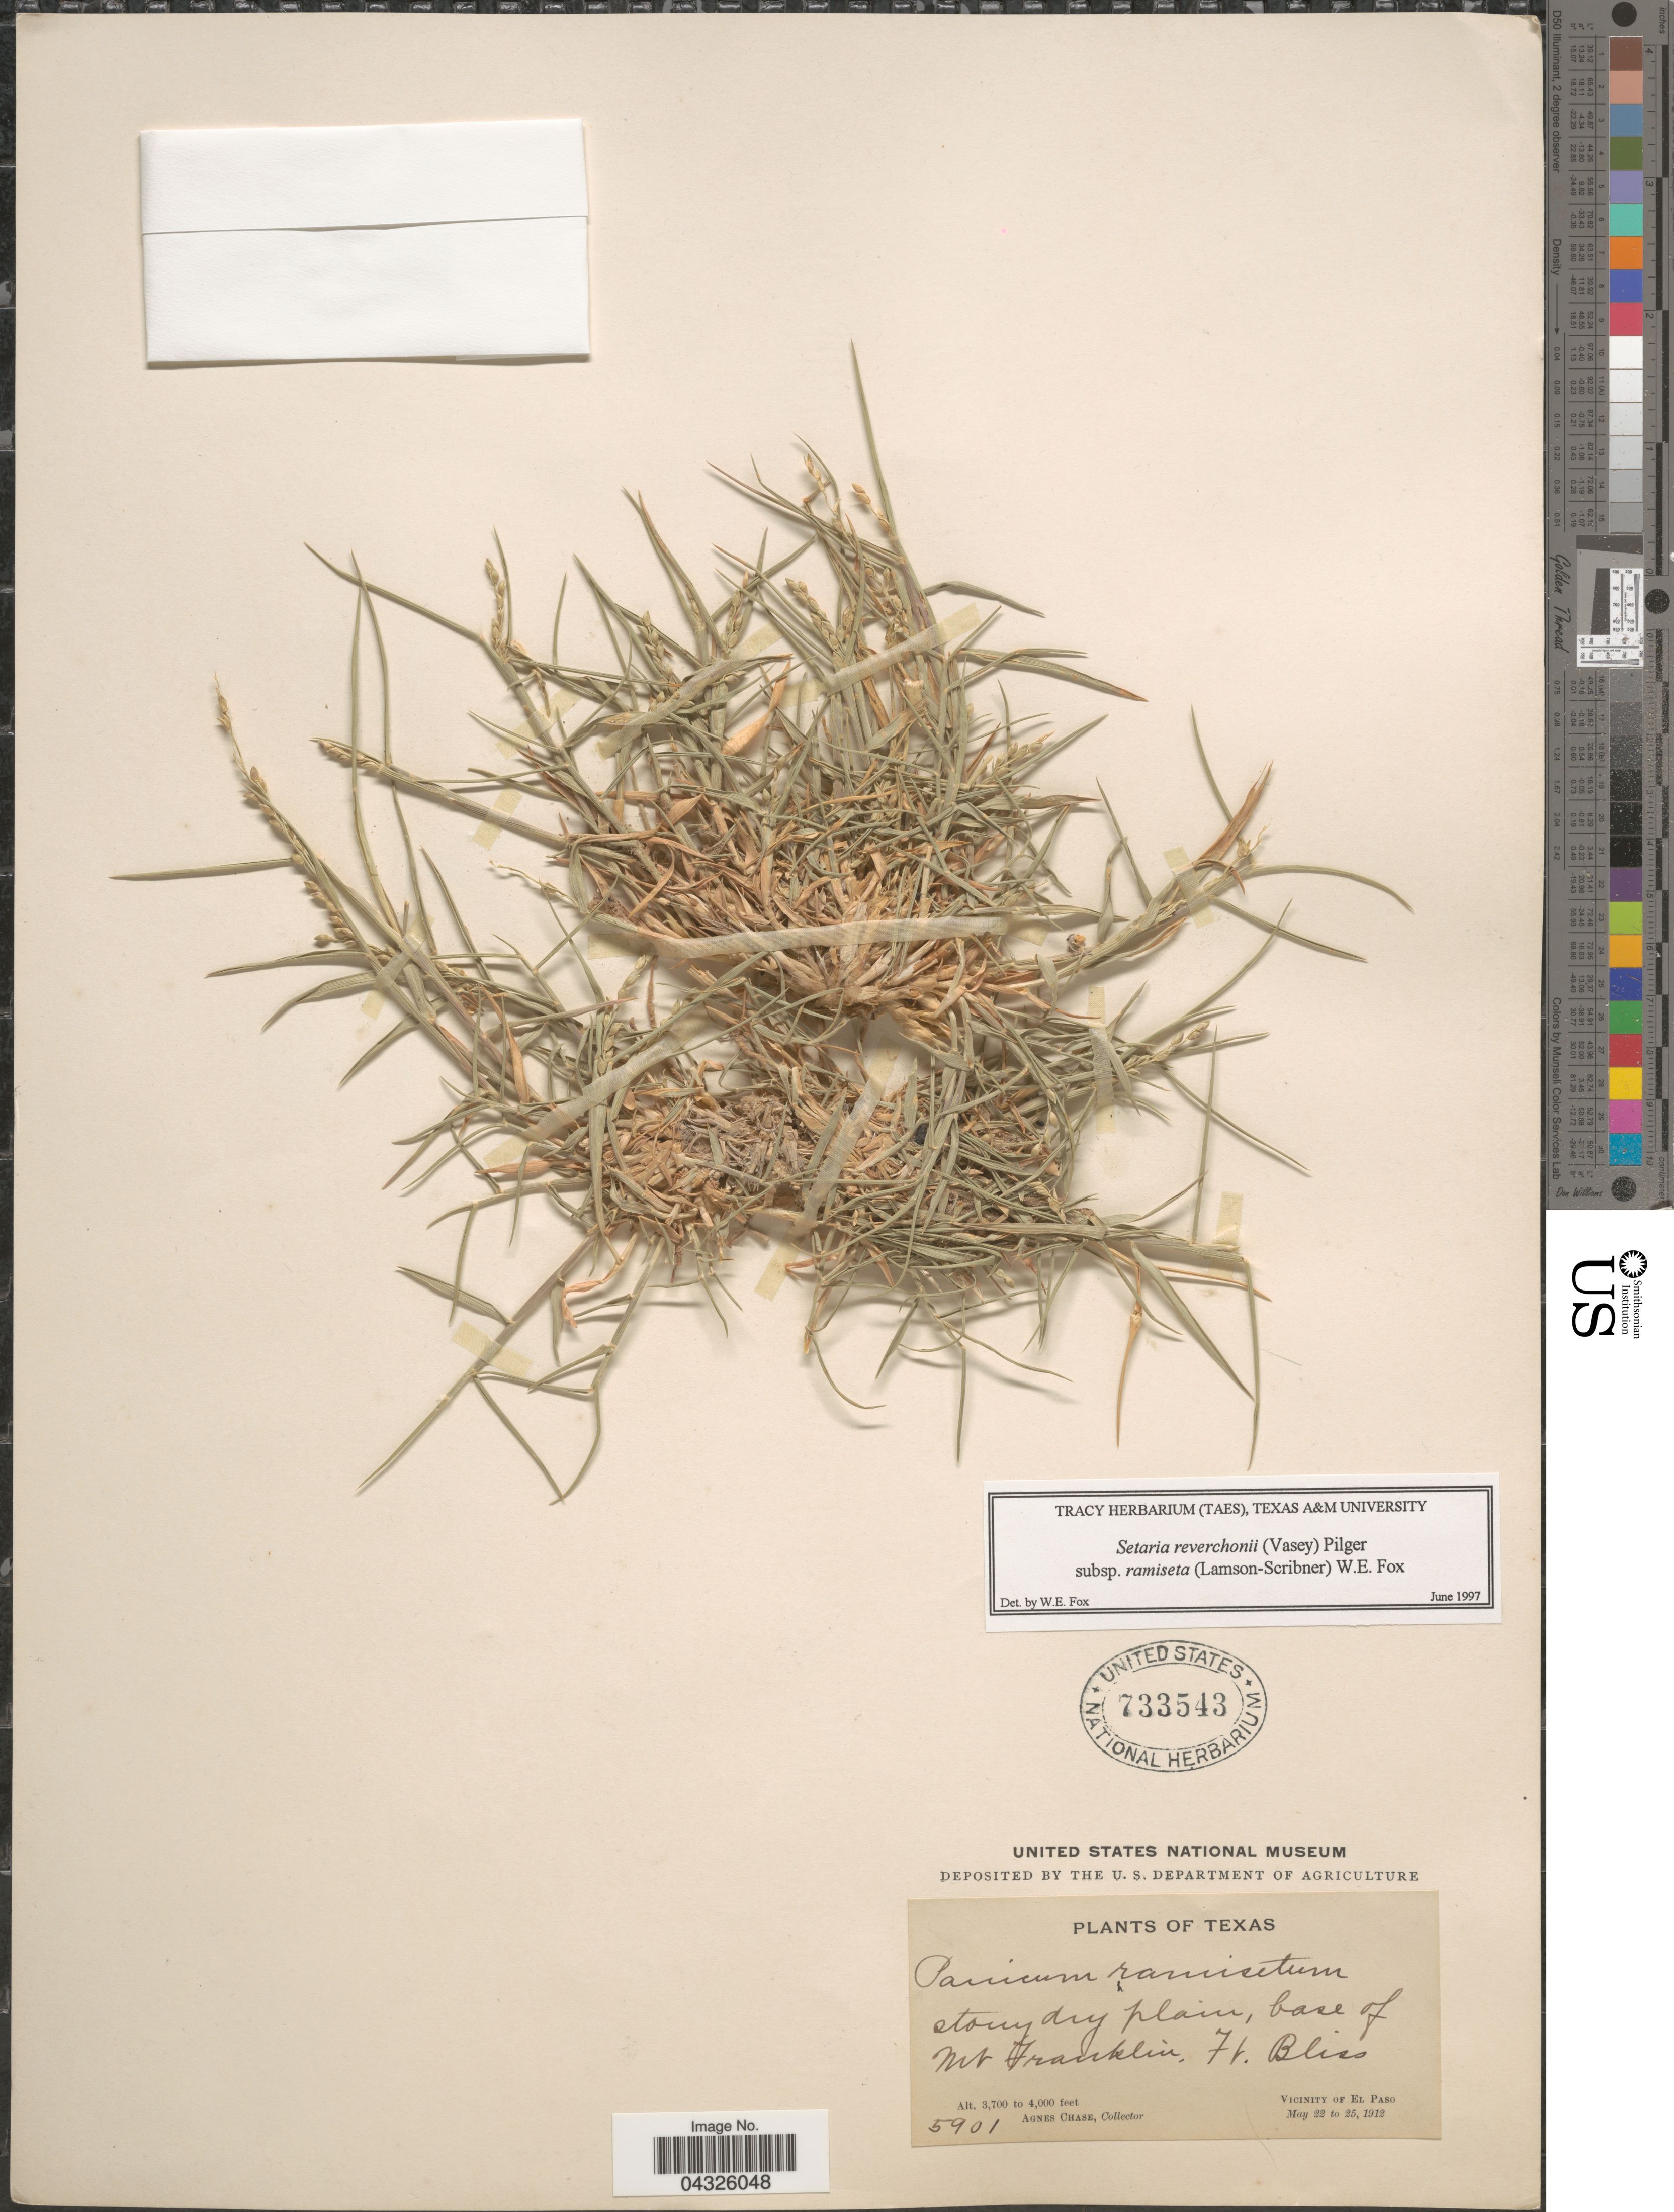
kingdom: Plantae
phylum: Tracheophyta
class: Liliopsida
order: Poales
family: Poaceae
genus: Setaria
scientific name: Setaria reverchonii subsp. ramiseta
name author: (Scribn.) W.E. Fox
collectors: A. Chase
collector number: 5901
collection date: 1912-05-22/1912-05-25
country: United States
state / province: Texas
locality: Stony dry plain, base of Mt Franklin, Ft. Bliss. Vicinity of El Paso.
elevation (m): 1128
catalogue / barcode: US 733543